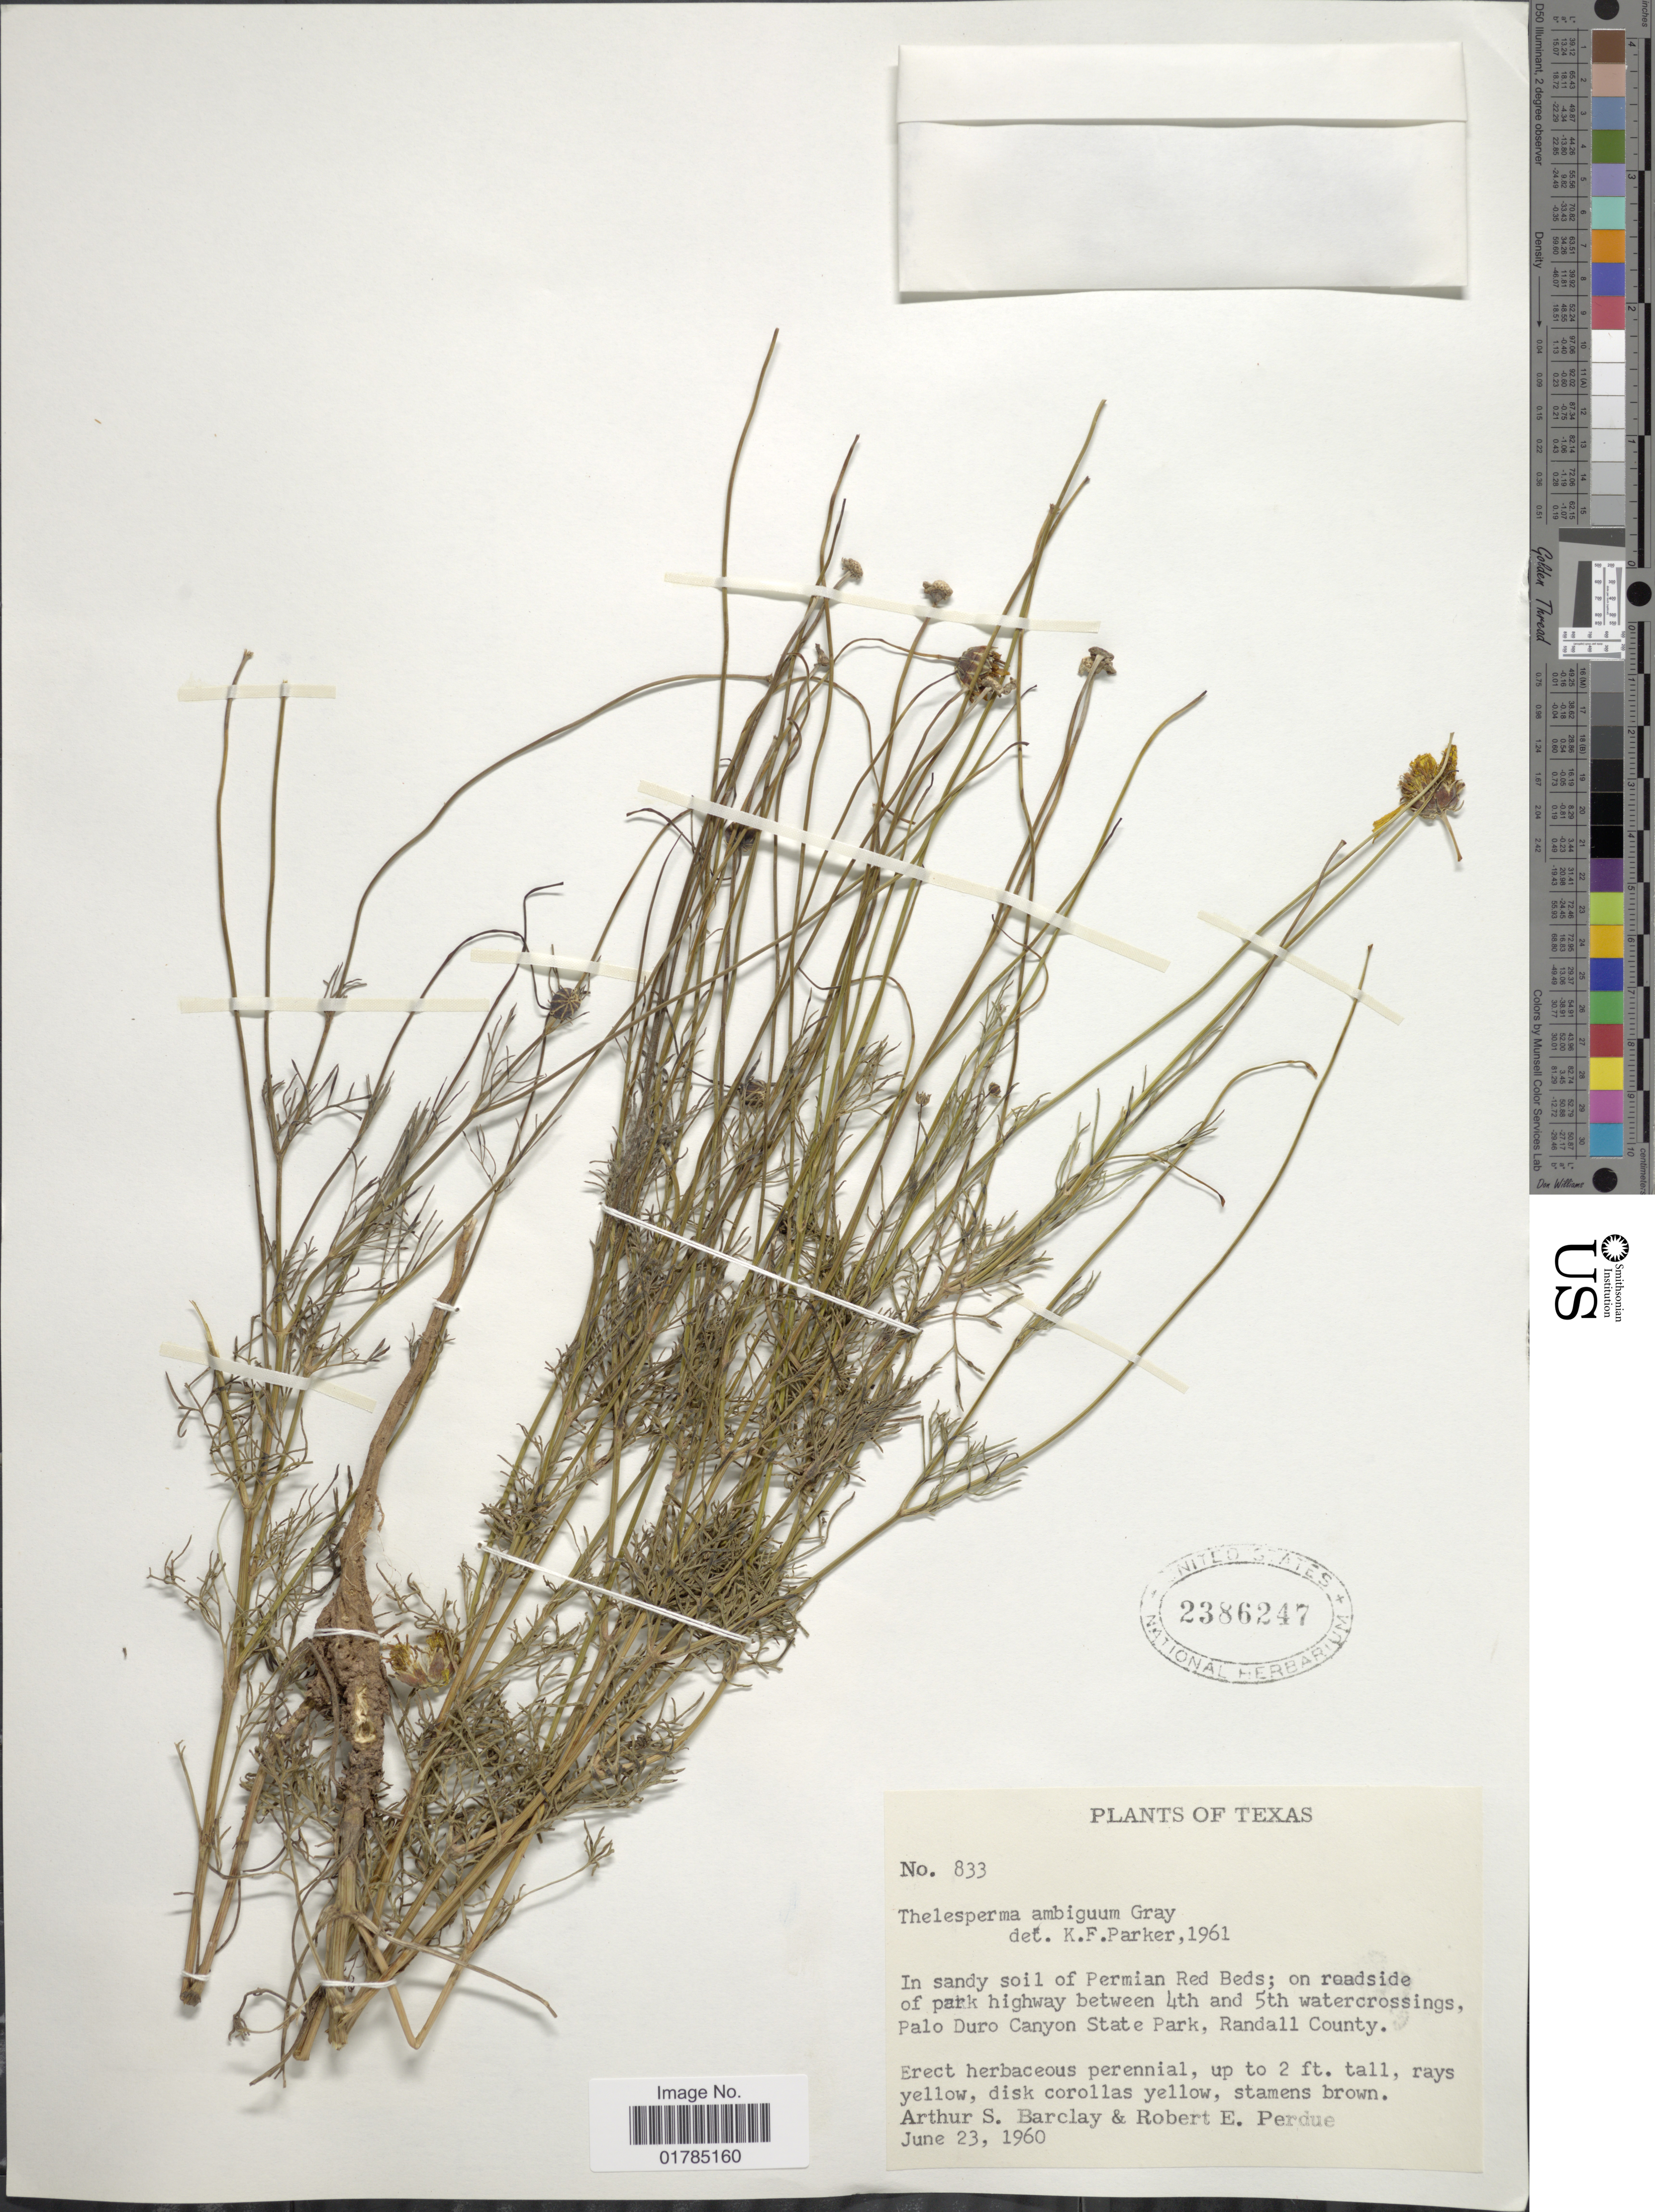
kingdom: Plantae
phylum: Tracheophyta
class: Magnoliopsida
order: Asterales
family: Asteraceae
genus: Thelesperma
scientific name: Thelesperma ambiguum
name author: A. Gray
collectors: A. S. Barclay & R. E. Perdue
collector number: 833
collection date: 1960-06-23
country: United States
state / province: Texas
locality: On roadside of park highway between 4th and 4th watercrossings, Palo Duro Canyon State Park, Randall County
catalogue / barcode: US 2386247